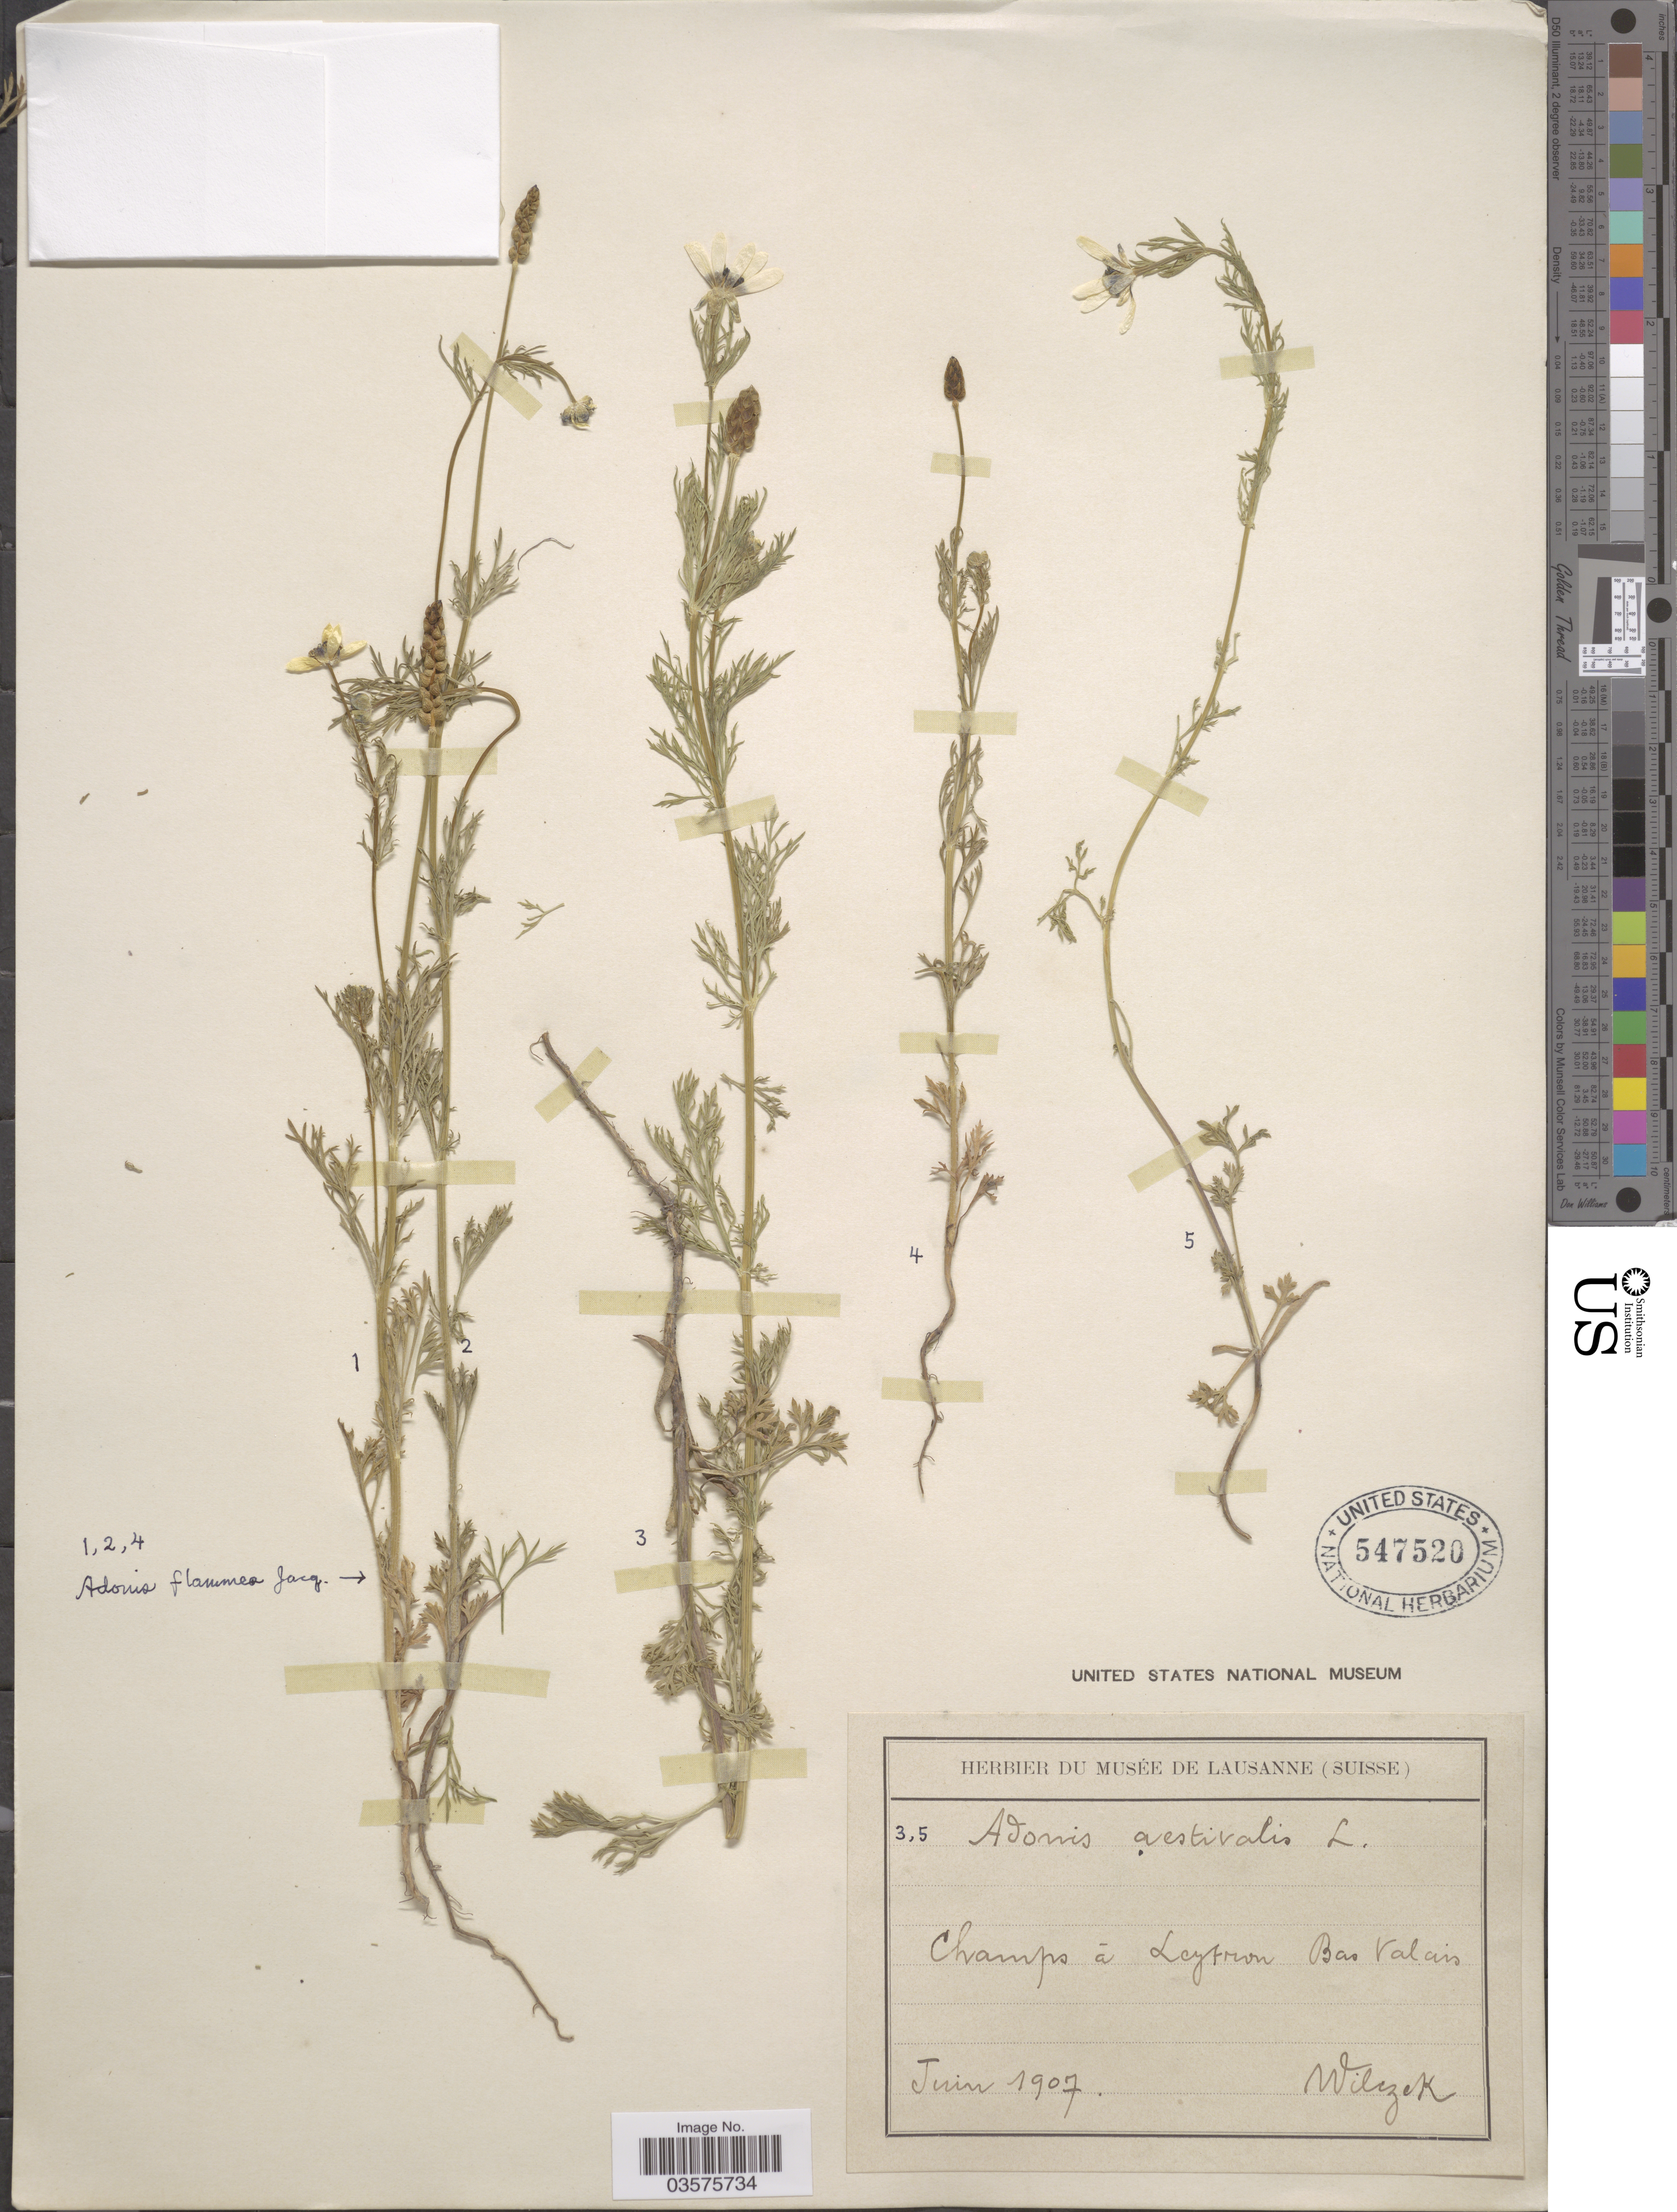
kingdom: Plantae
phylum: Tracheophyta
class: Magnoliopsida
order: Ranunculales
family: Ranunculaceae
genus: Adonis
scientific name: Adonis aestivalis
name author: L.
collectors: Wilczek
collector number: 3.5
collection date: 1907-06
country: Switzerland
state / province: Valais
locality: Champs á Leytron Bas Valais.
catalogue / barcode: US 547520